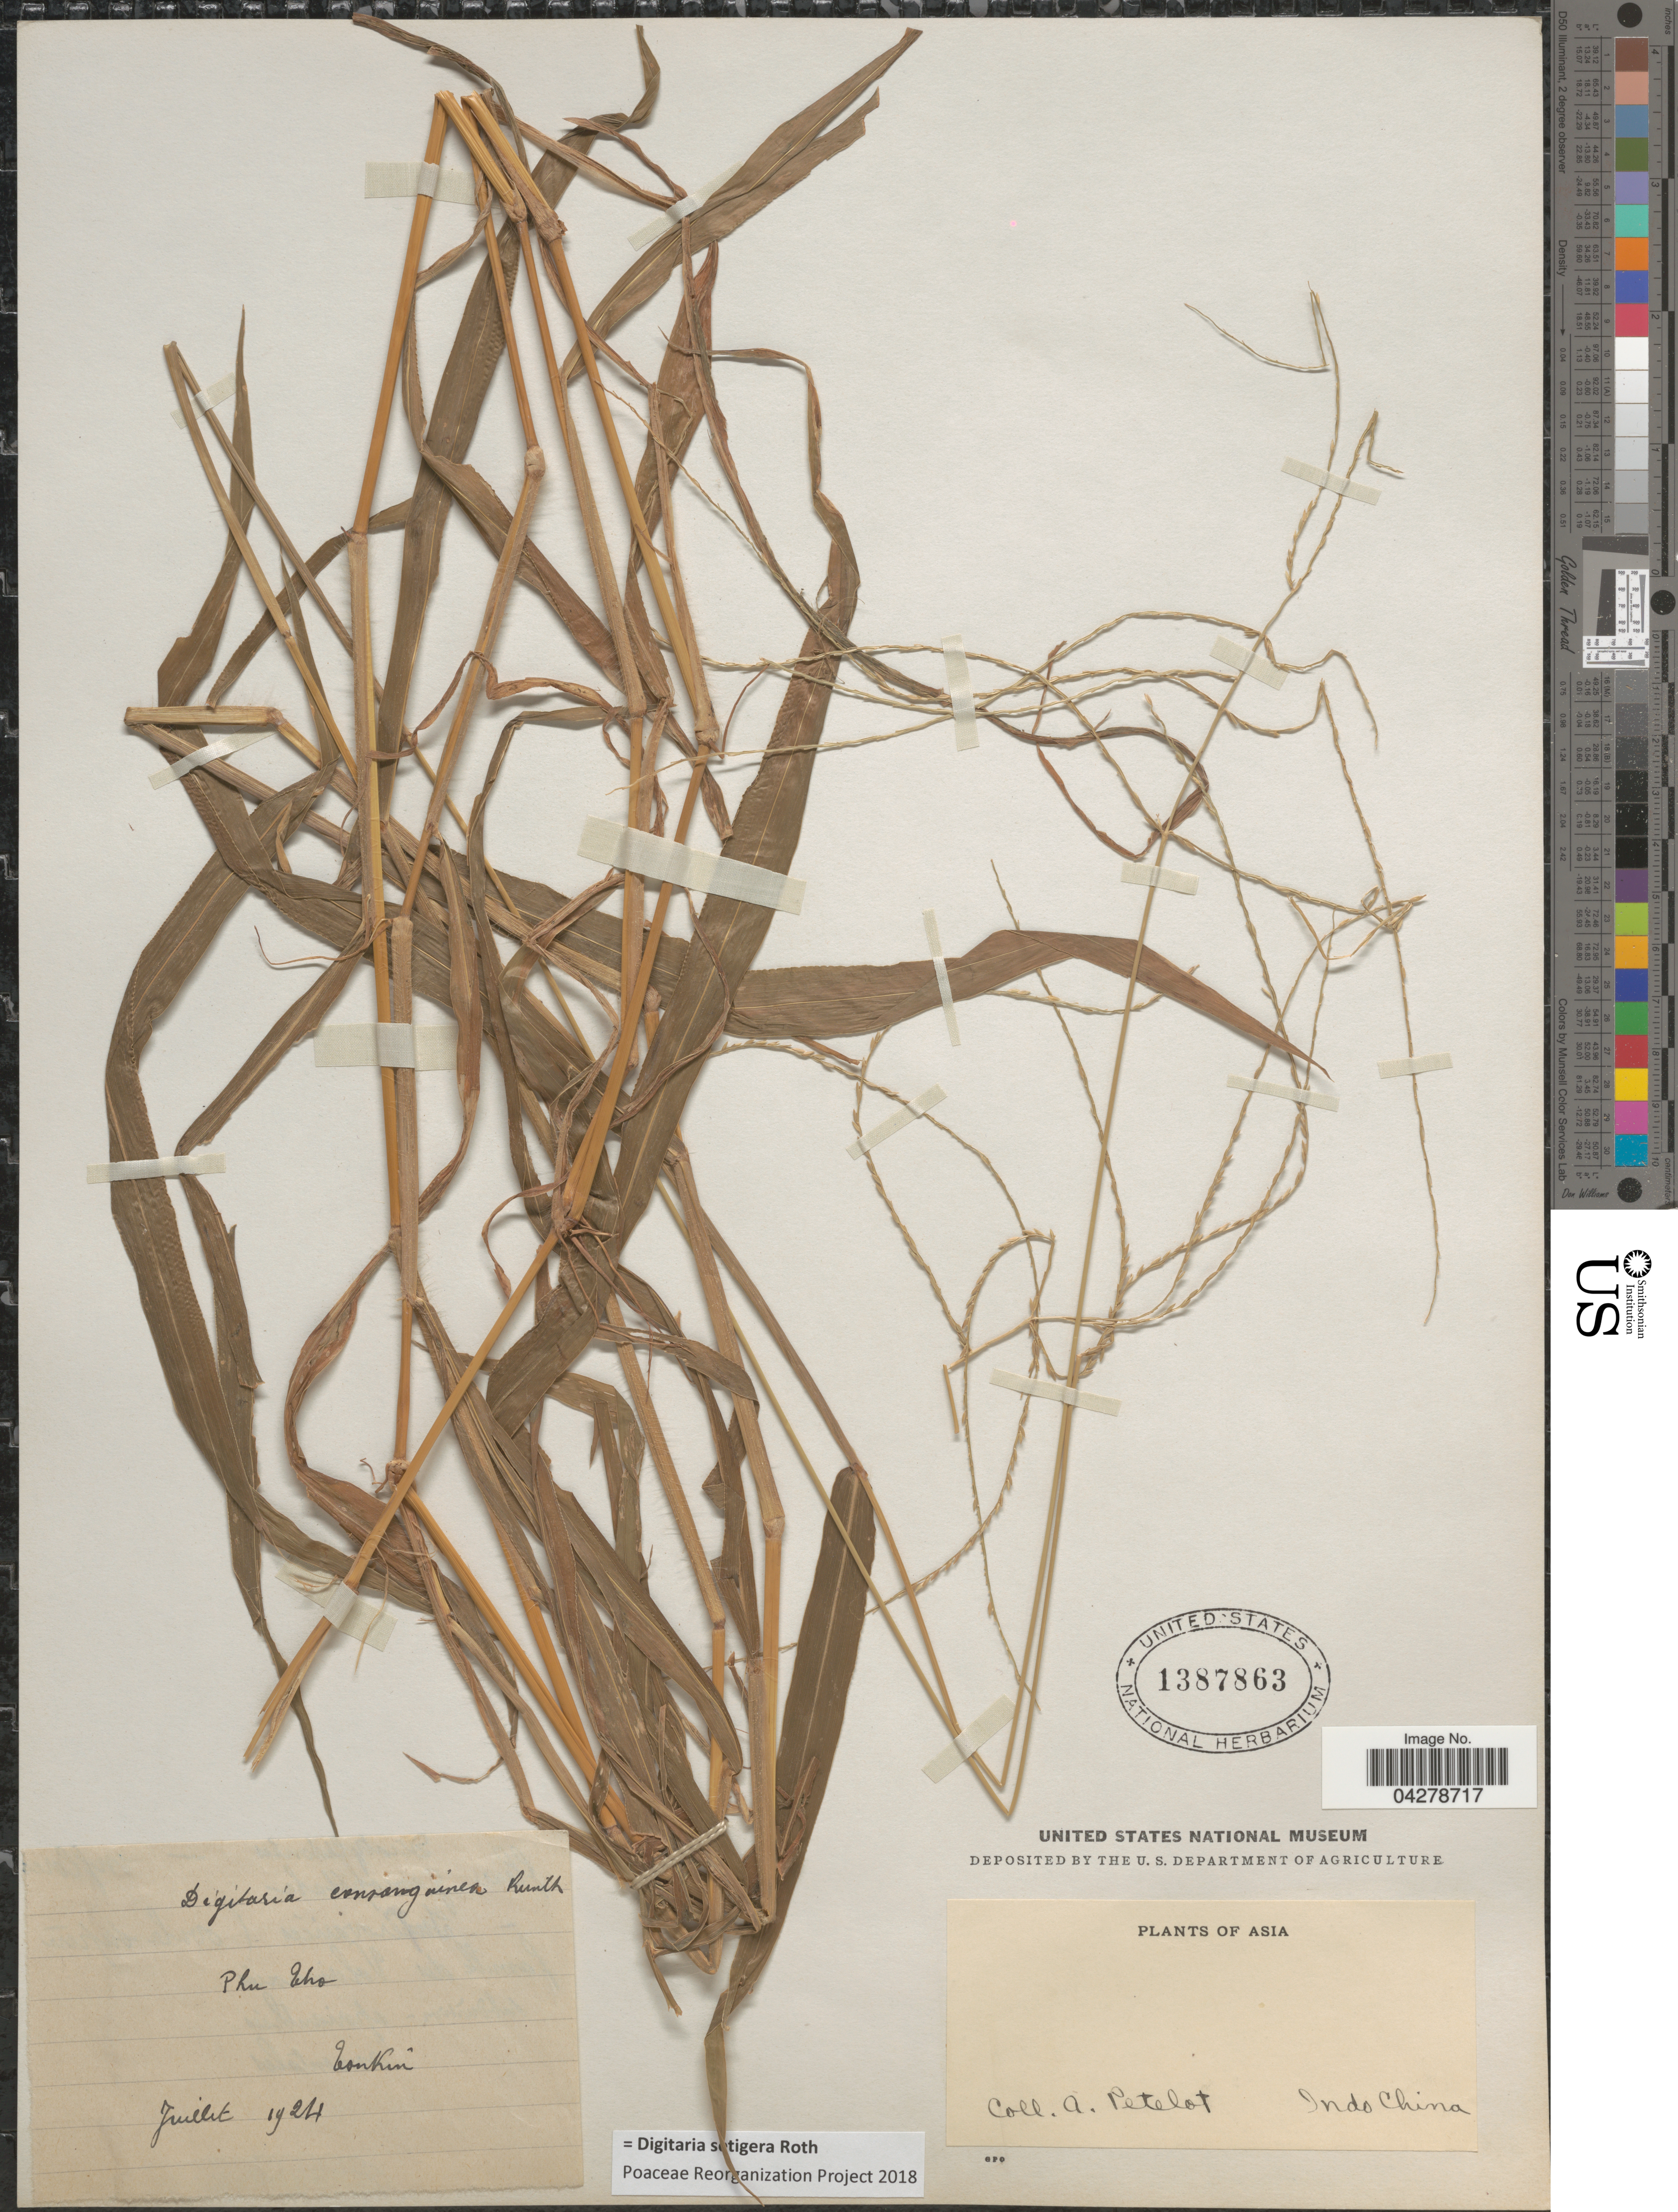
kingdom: Plantae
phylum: Tracheophyta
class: Liliopsida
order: Poales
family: Poaceae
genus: Digitaria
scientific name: Digitaria setigera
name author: Roth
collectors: A. Petelot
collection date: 1924-07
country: Vietnam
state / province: Phu Tho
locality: Tonkin.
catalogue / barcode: US 1387863